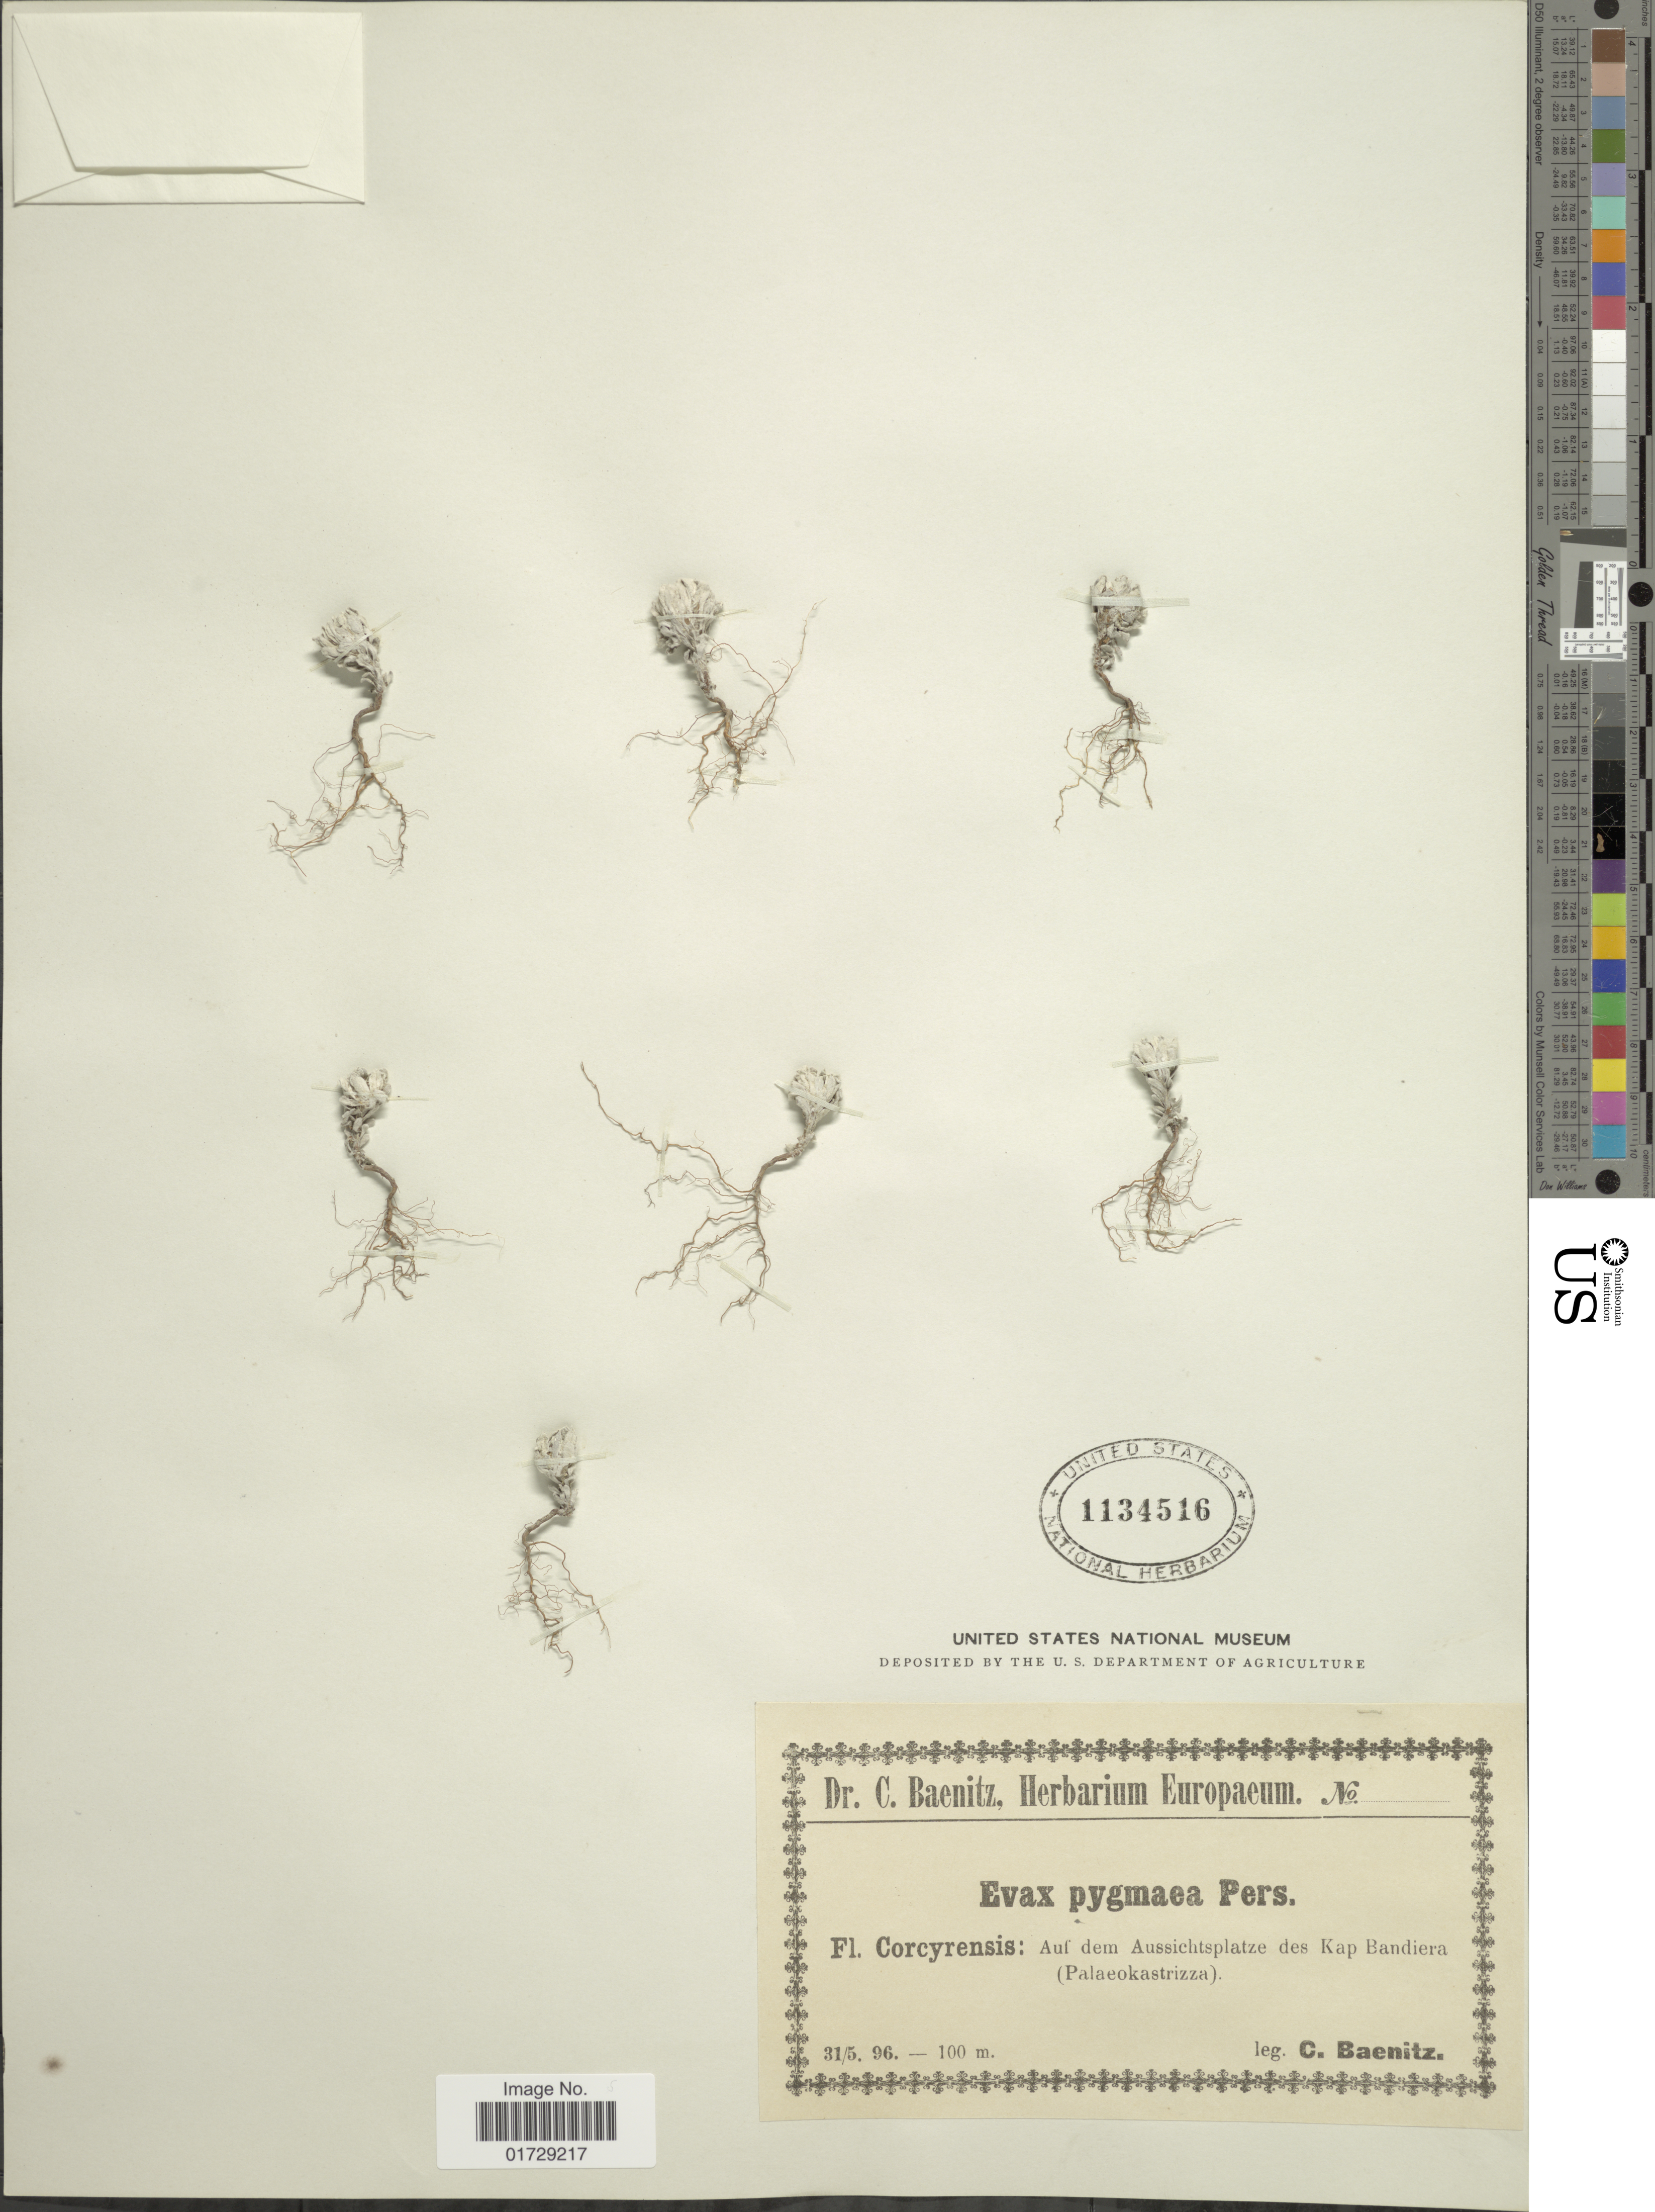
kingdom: Plantae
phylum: Tracheophyta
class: Magnoliopsida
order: Asterales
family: Asteraceae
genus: Evax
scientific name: Evax pygmaea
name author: (L.) Brot.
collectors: C. G. Baenitz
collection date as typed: Transcribed d/m/y: 31/5/96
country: Greece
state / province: Ionian Islands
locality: Fl. Corcyrensis: Auf dem Aussichtsplatze des Kap Bandiera (Palaeokastrizza)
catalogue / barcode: US 1134516